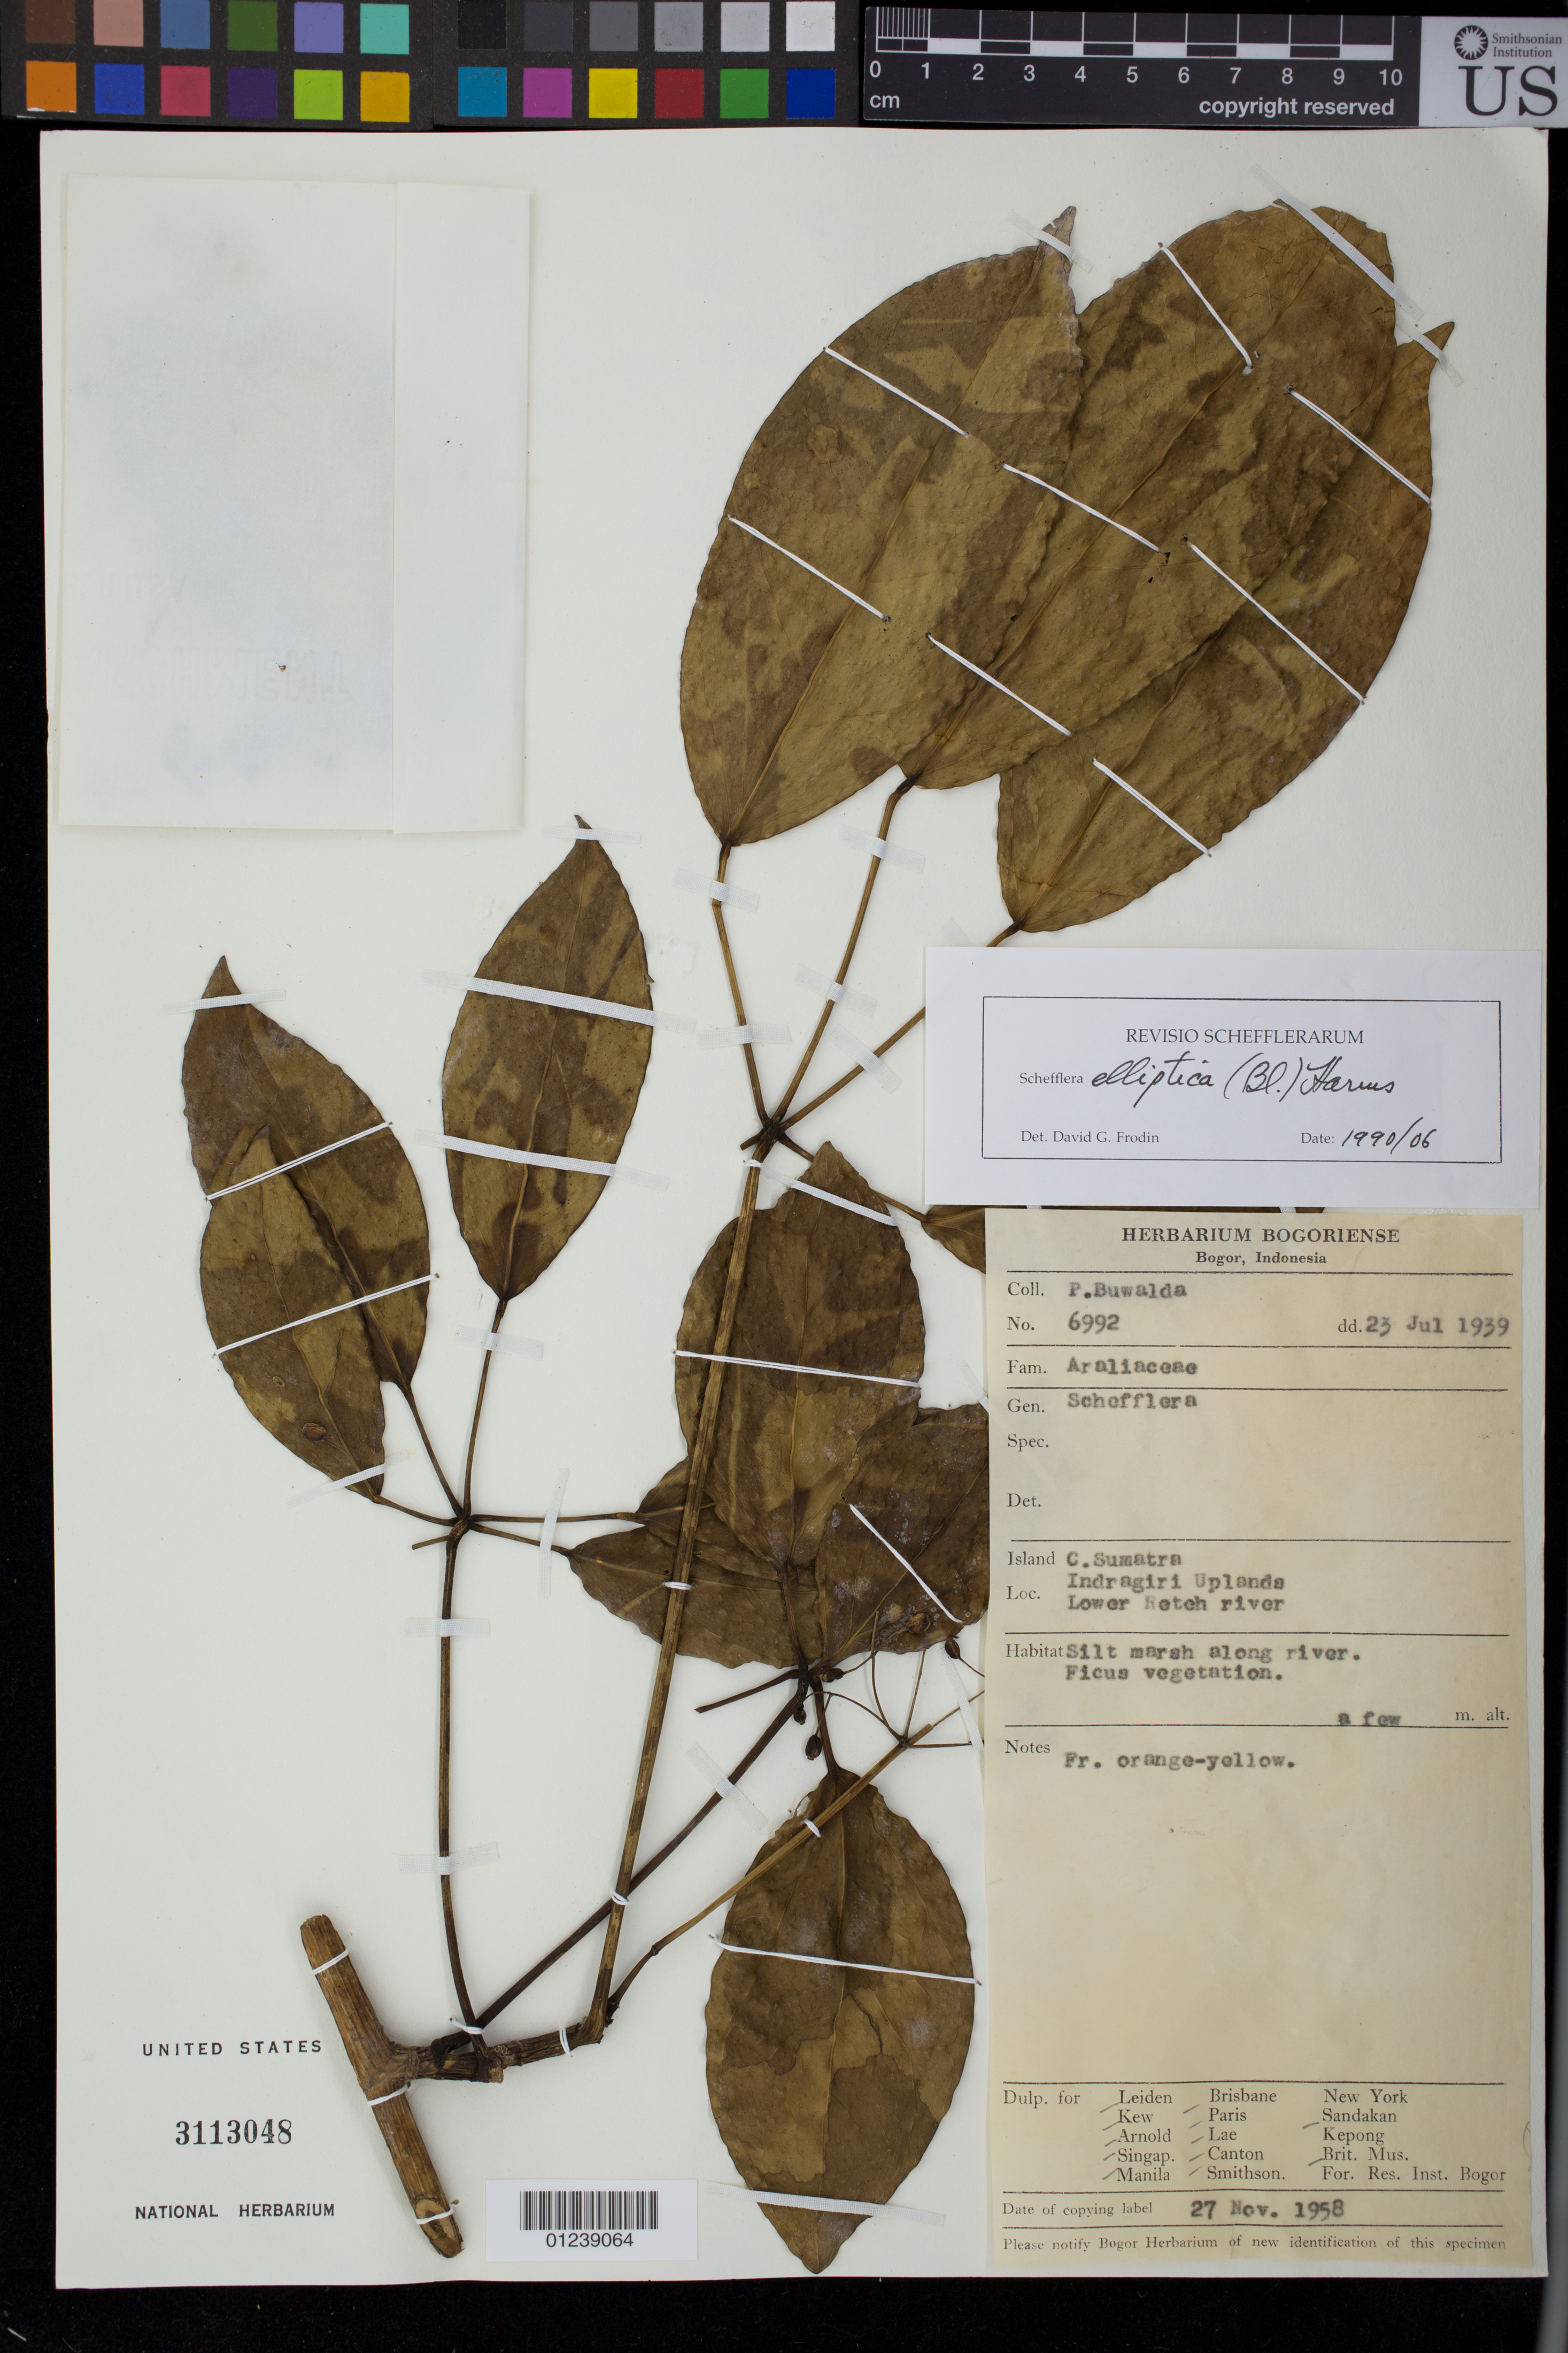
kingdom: Plantae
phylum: Tracheophyta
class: Magnoliopsida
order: Apiales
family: Araliaceae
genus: Heptapleurum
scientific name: Heptapleurum ellipticum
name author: (Blume) Seem.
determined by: Wagner, W. L., (BOT), Smithsonian Institution - National Museum of Natural History (UNITED STATES)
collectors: P. Buwalda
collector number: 6992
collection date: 1939-07-23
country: Indonesia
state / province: Sumatra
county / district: Riau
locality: C. Sumatra; Indragiri Uplands, Lower Retch river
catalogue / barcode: US 3113048